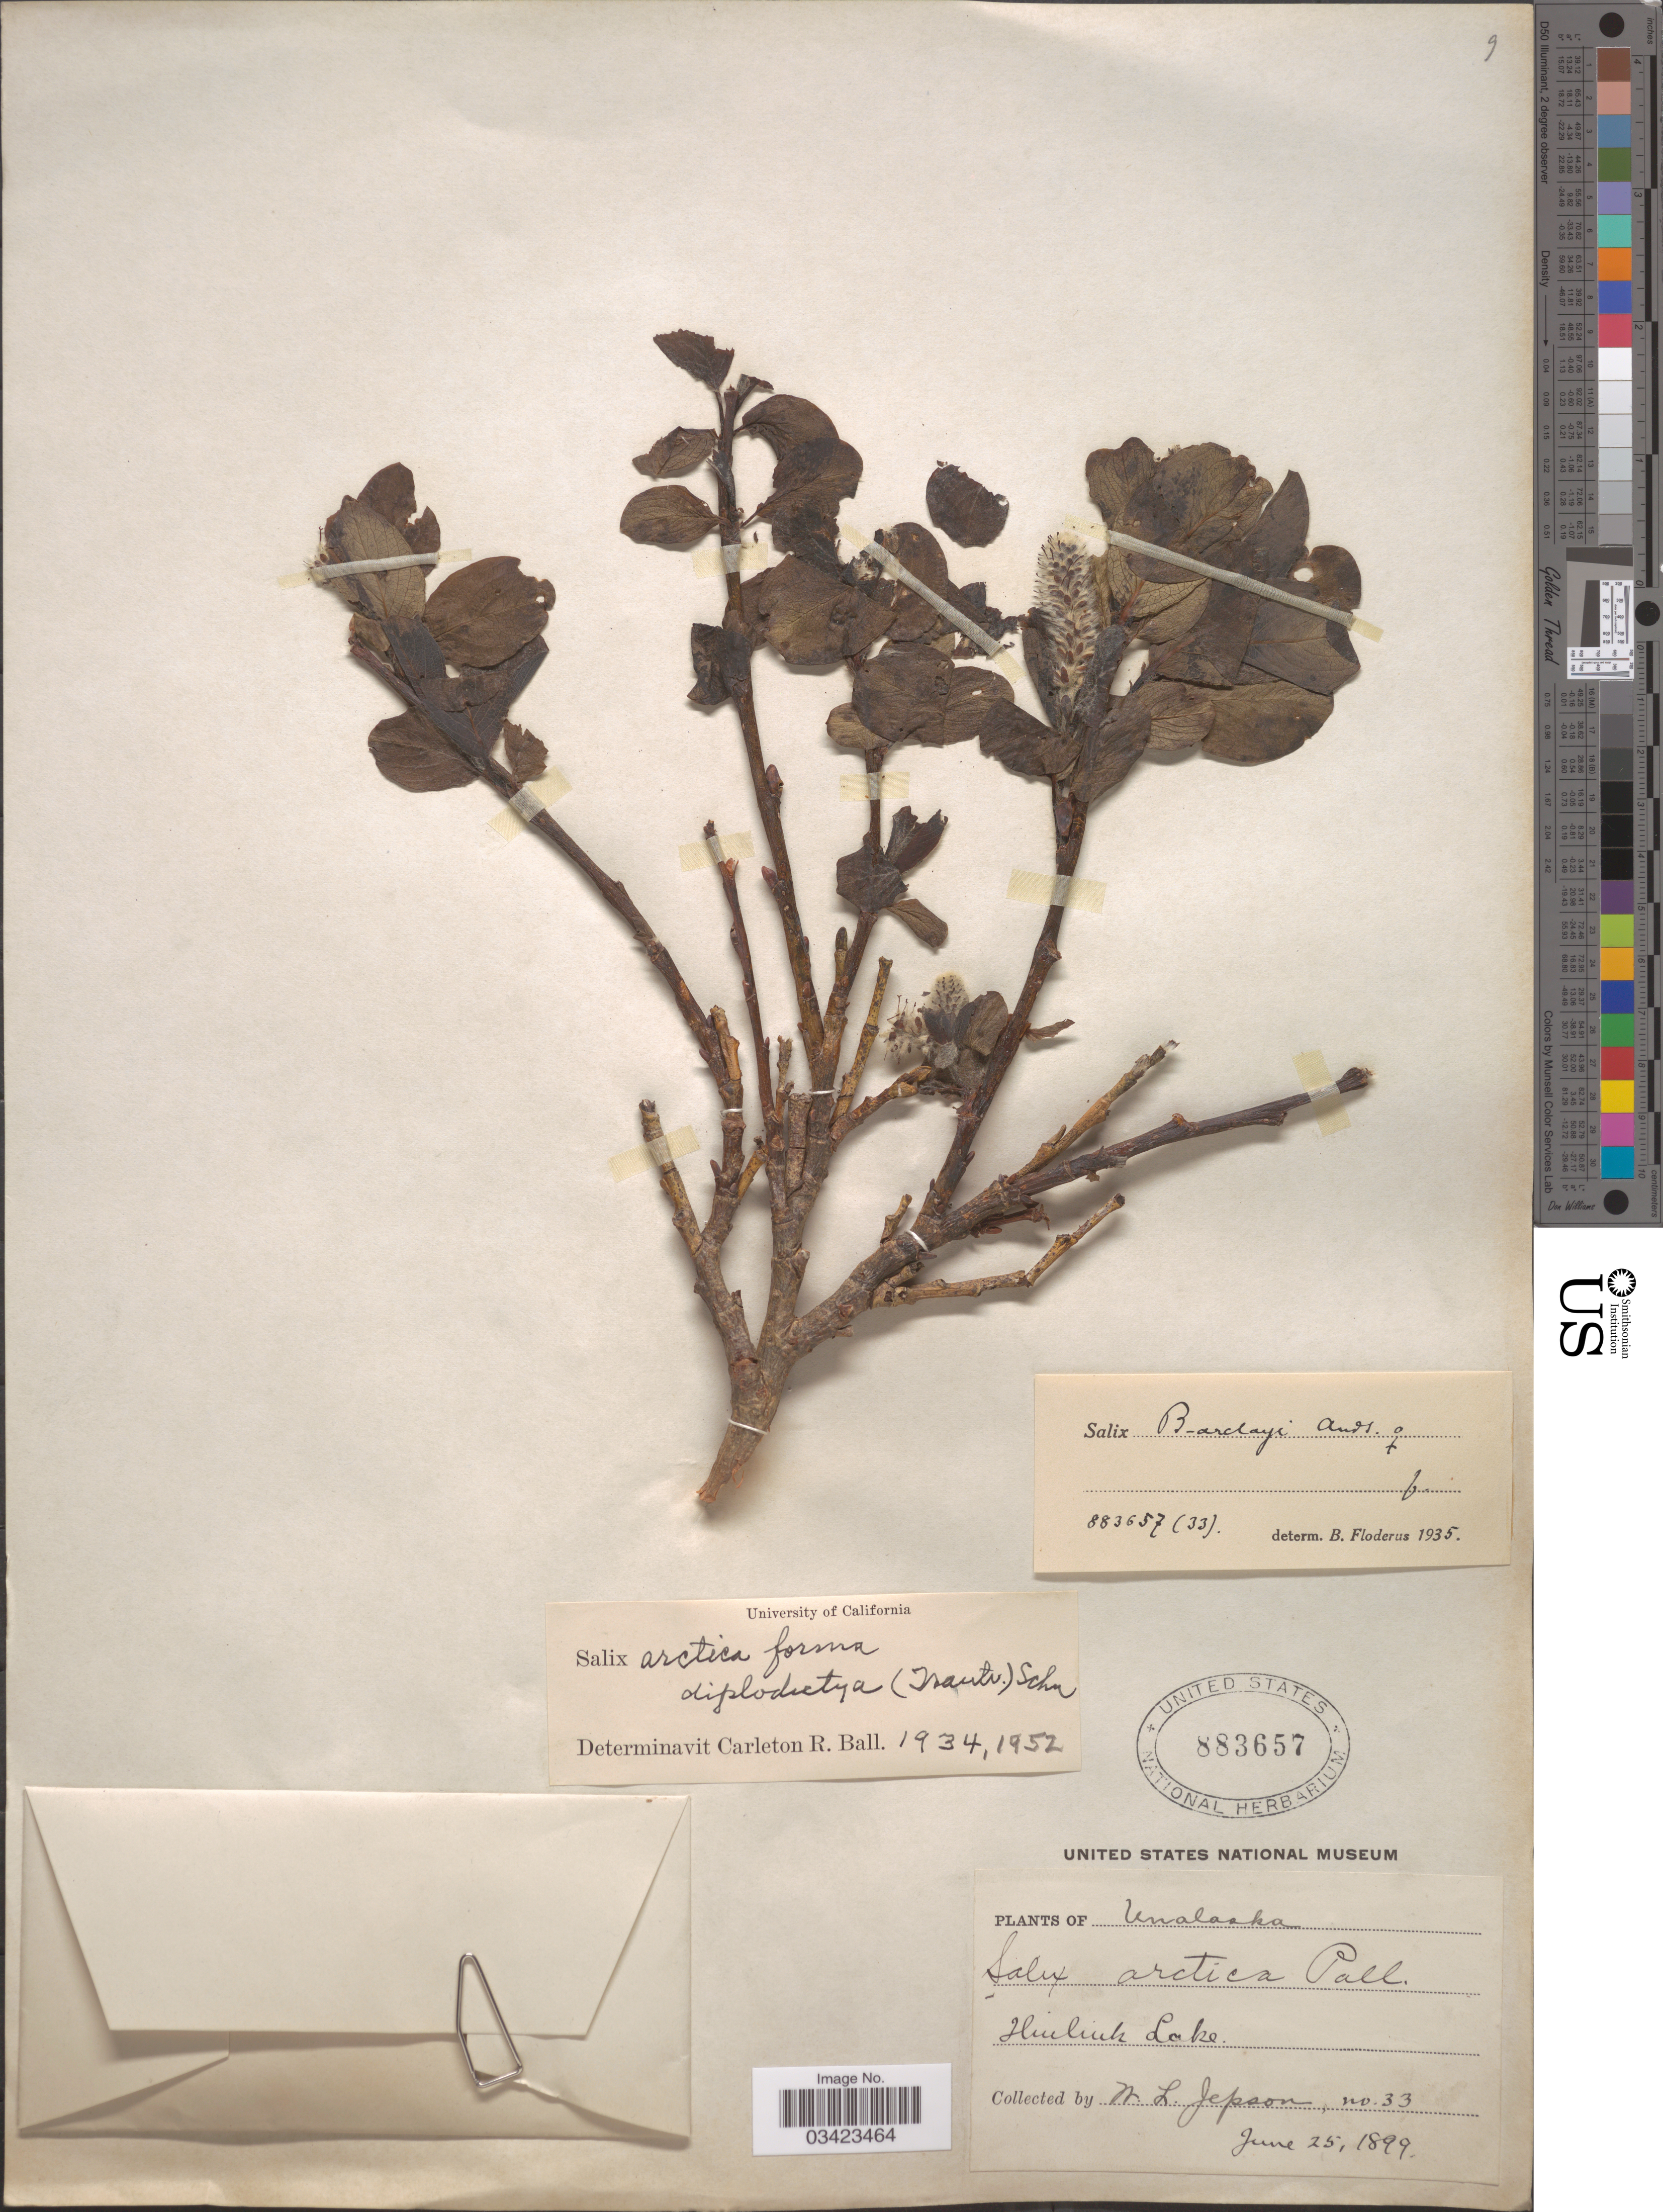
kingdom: Plantae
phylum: Tracheophyta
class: Magnoliopsida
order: Malpighiales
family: Salicaceae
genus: Salix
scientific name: Salix arctica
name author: Pall.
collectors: W. L. Jepson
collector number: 33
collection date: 1899-06-25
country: United States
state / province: Alaska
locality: Unalaska. Iliuliuk Lake.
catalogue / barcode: US 883657